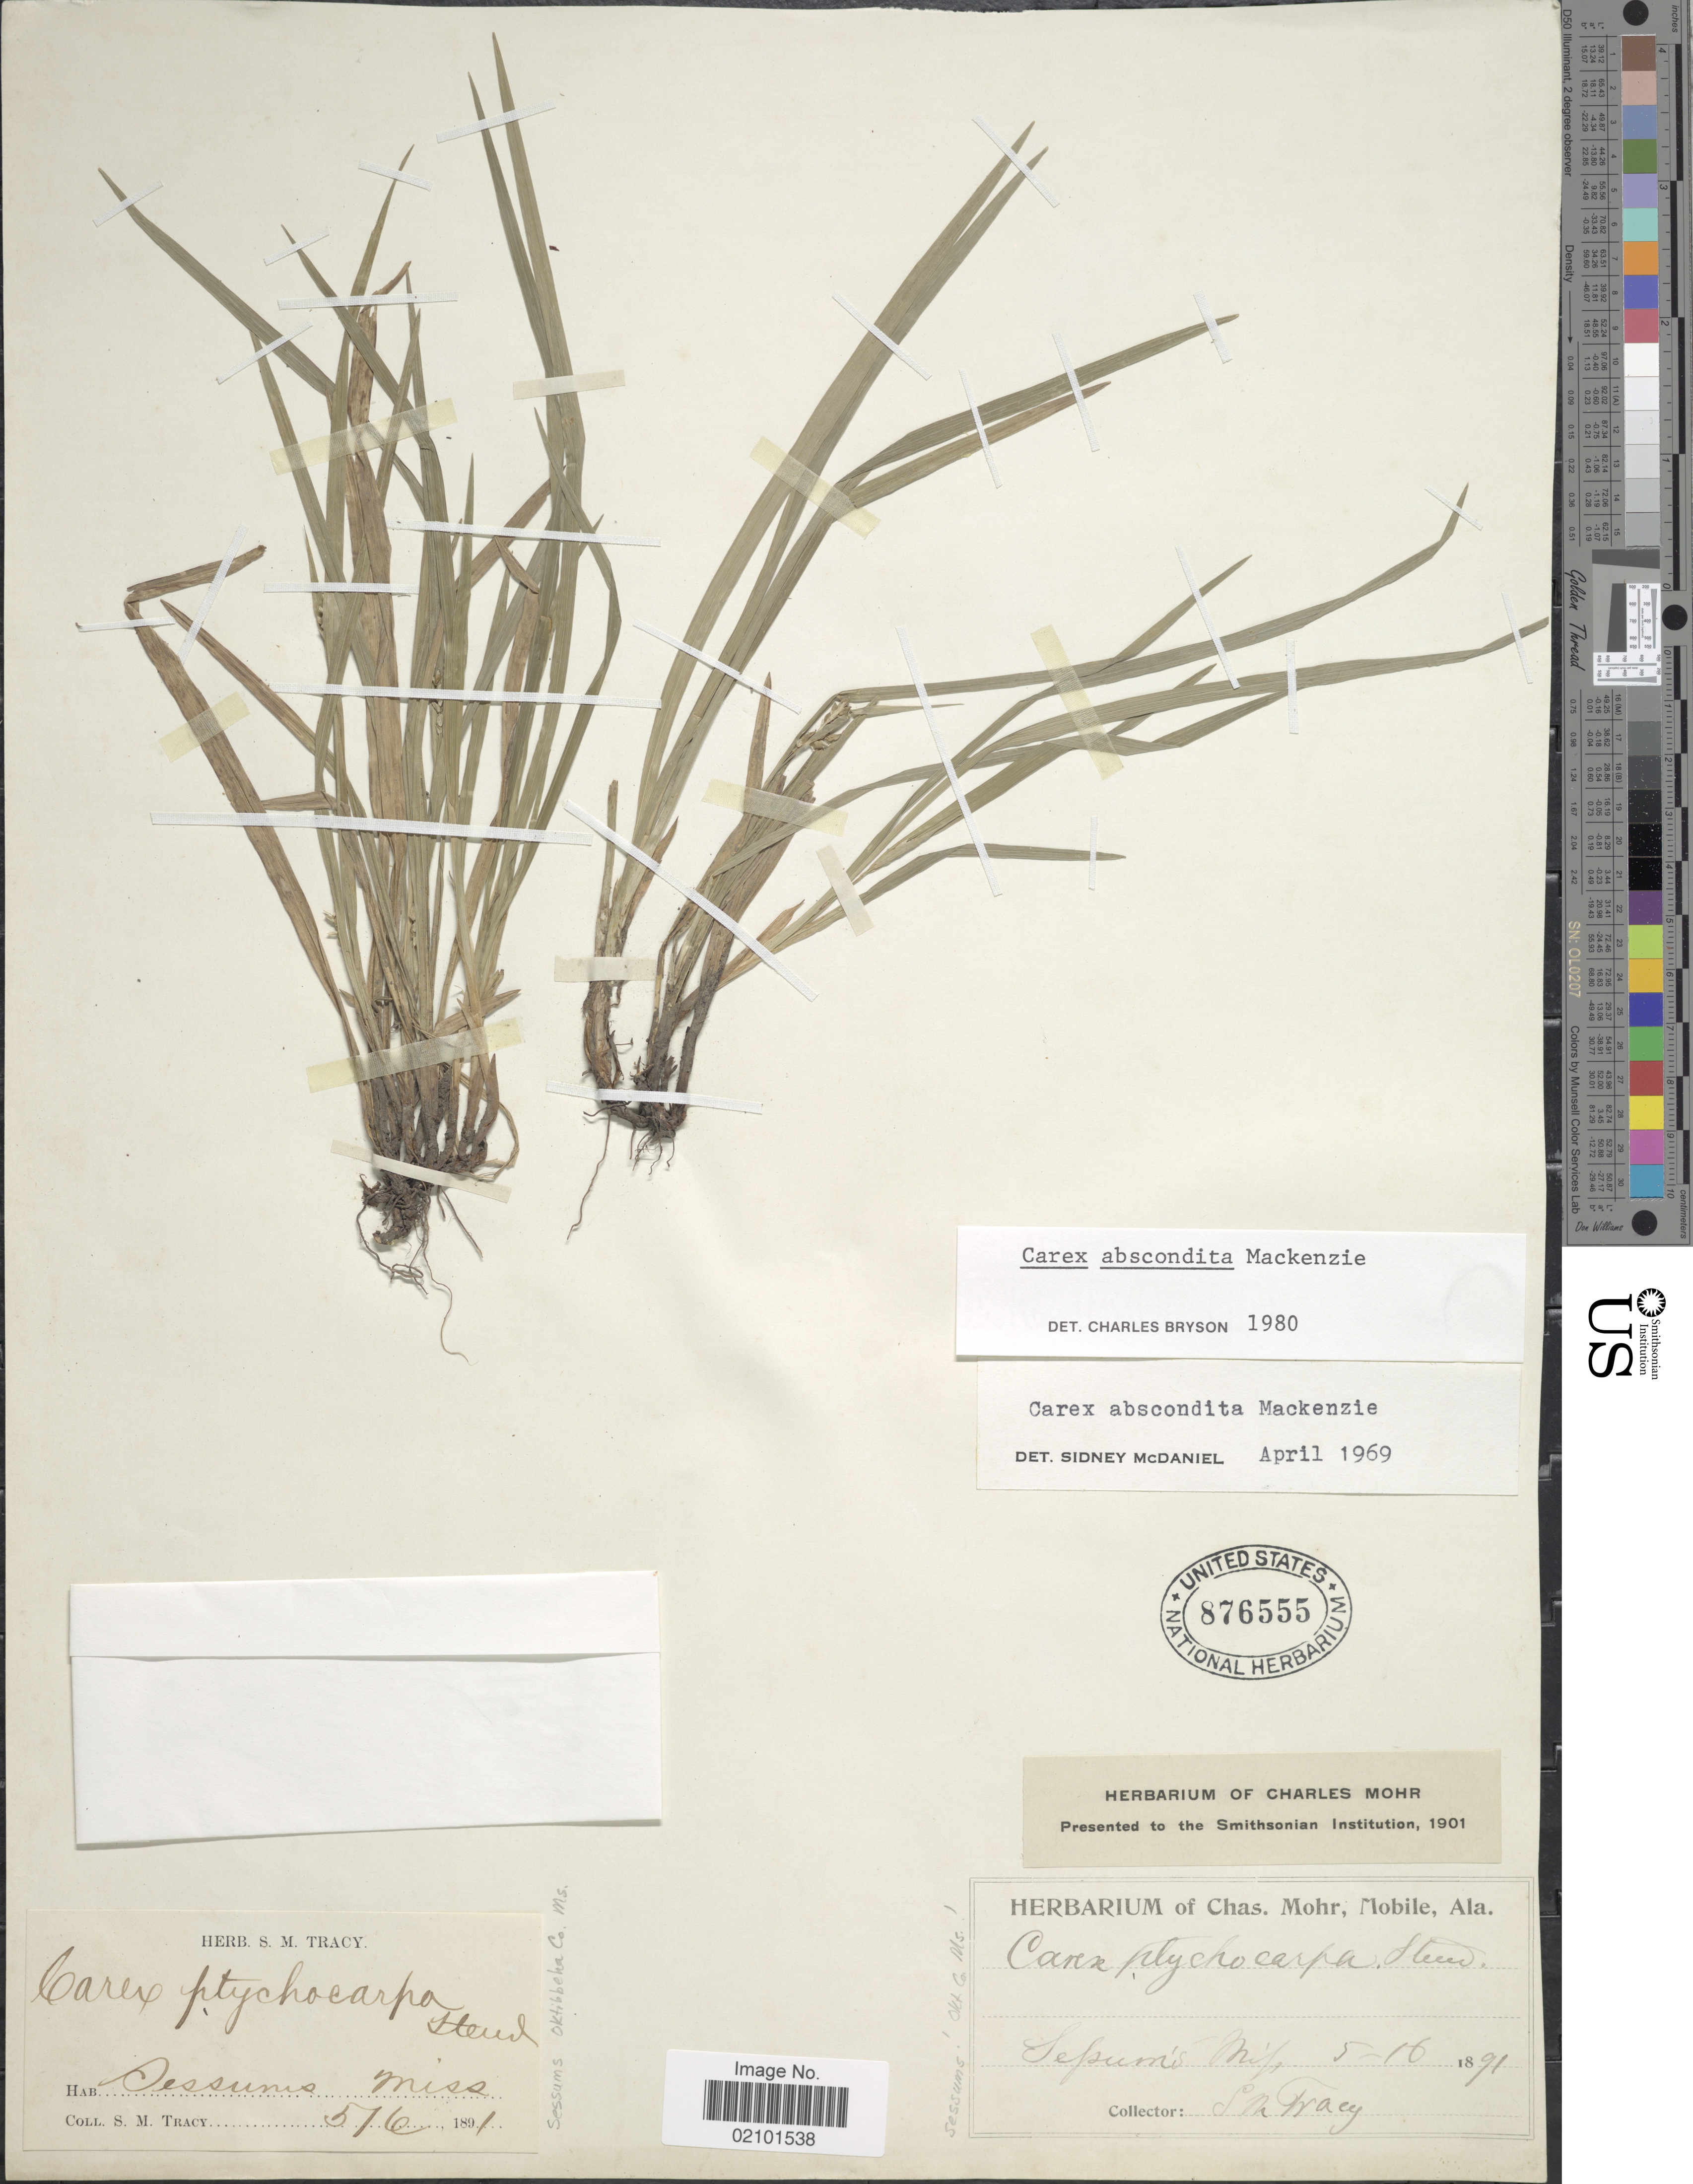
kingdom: Plantae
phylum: Tracheophyta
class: Liliopsida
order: Poales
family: Cyperaceae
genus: Carex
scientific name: Carex abscondita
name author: Mack.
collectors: S. M. Tracy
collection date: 1891-05-16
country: United States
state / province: Mississippi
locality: Sessums, Oktibbeha Co.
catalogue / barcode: US 876555